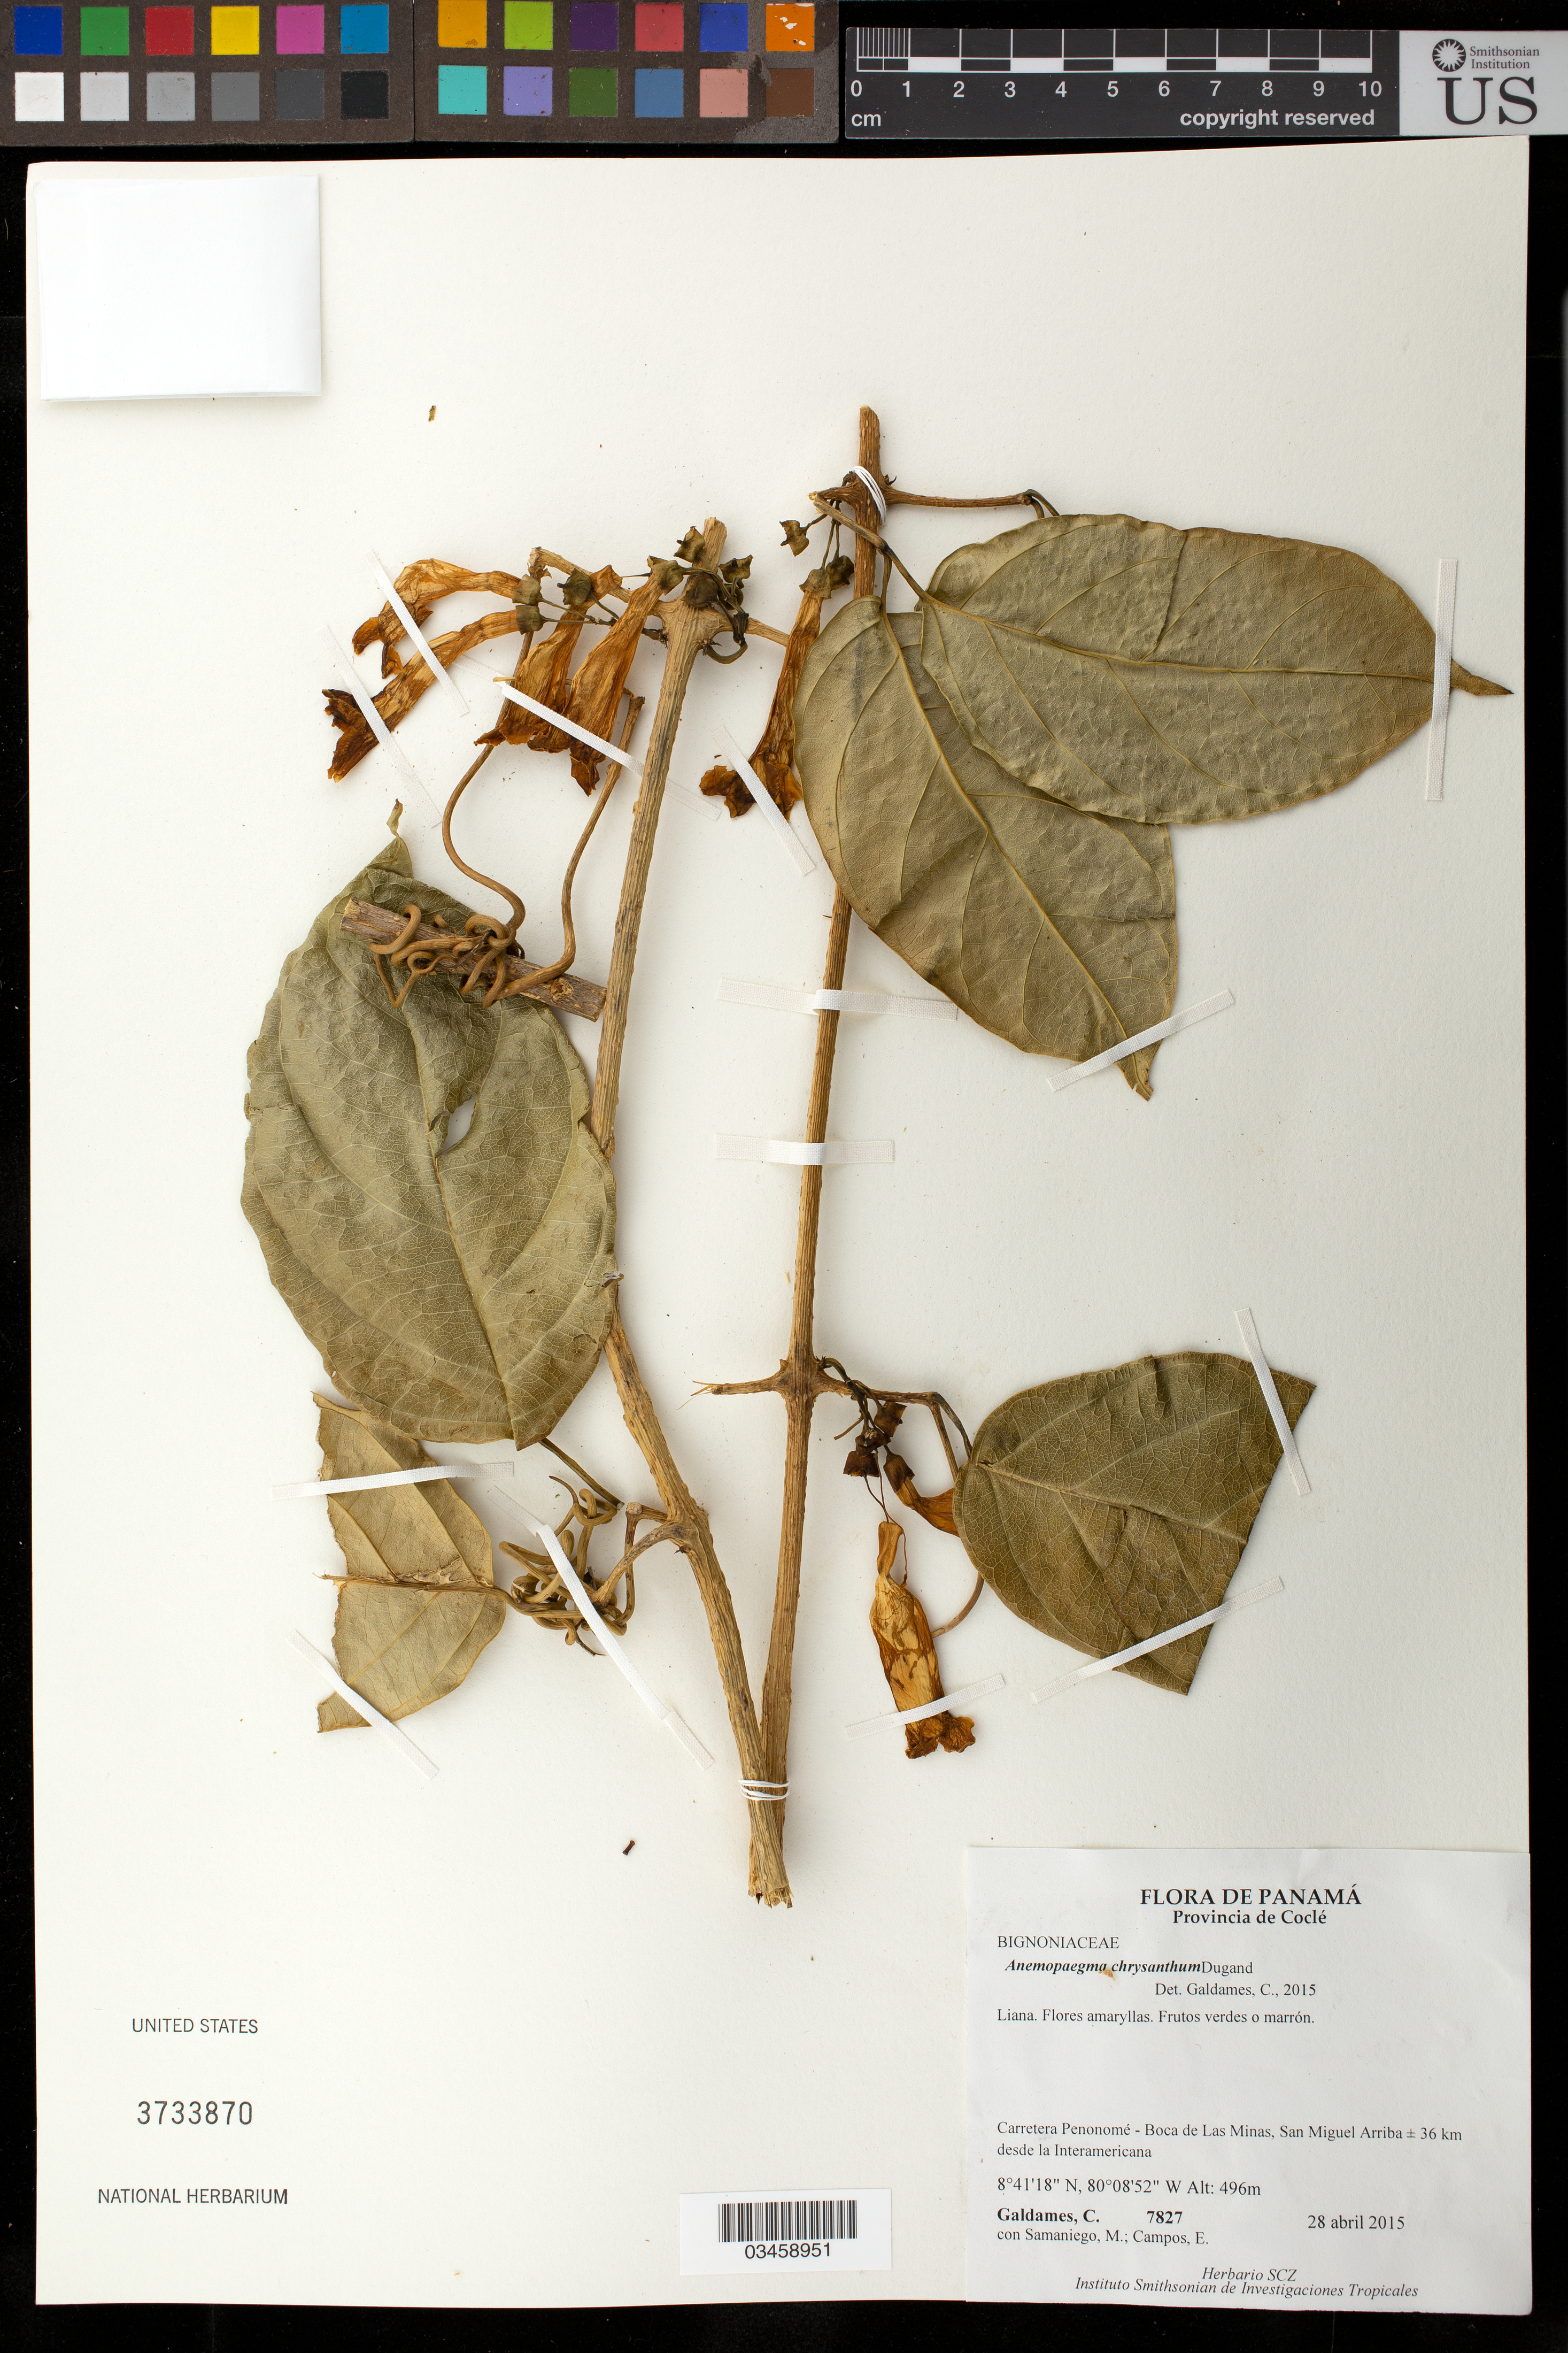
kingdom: Plantae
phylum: Tracheophyta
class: Magnoliopsida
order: Lamiales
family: Bignoniaceae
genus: Anemopaegma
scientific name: Anemopaegma chrysanthum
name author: Dugand G.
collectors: C. Galdames, M. Samaniego & E. Campos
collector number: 7827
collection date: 2015-04-28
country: Panama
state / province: Coclé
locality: Carretera Penonome - Boca de Las Minas, San Miguel Arriba, 36 km desde la Interamericana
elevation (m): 496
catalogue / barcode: US 3733870